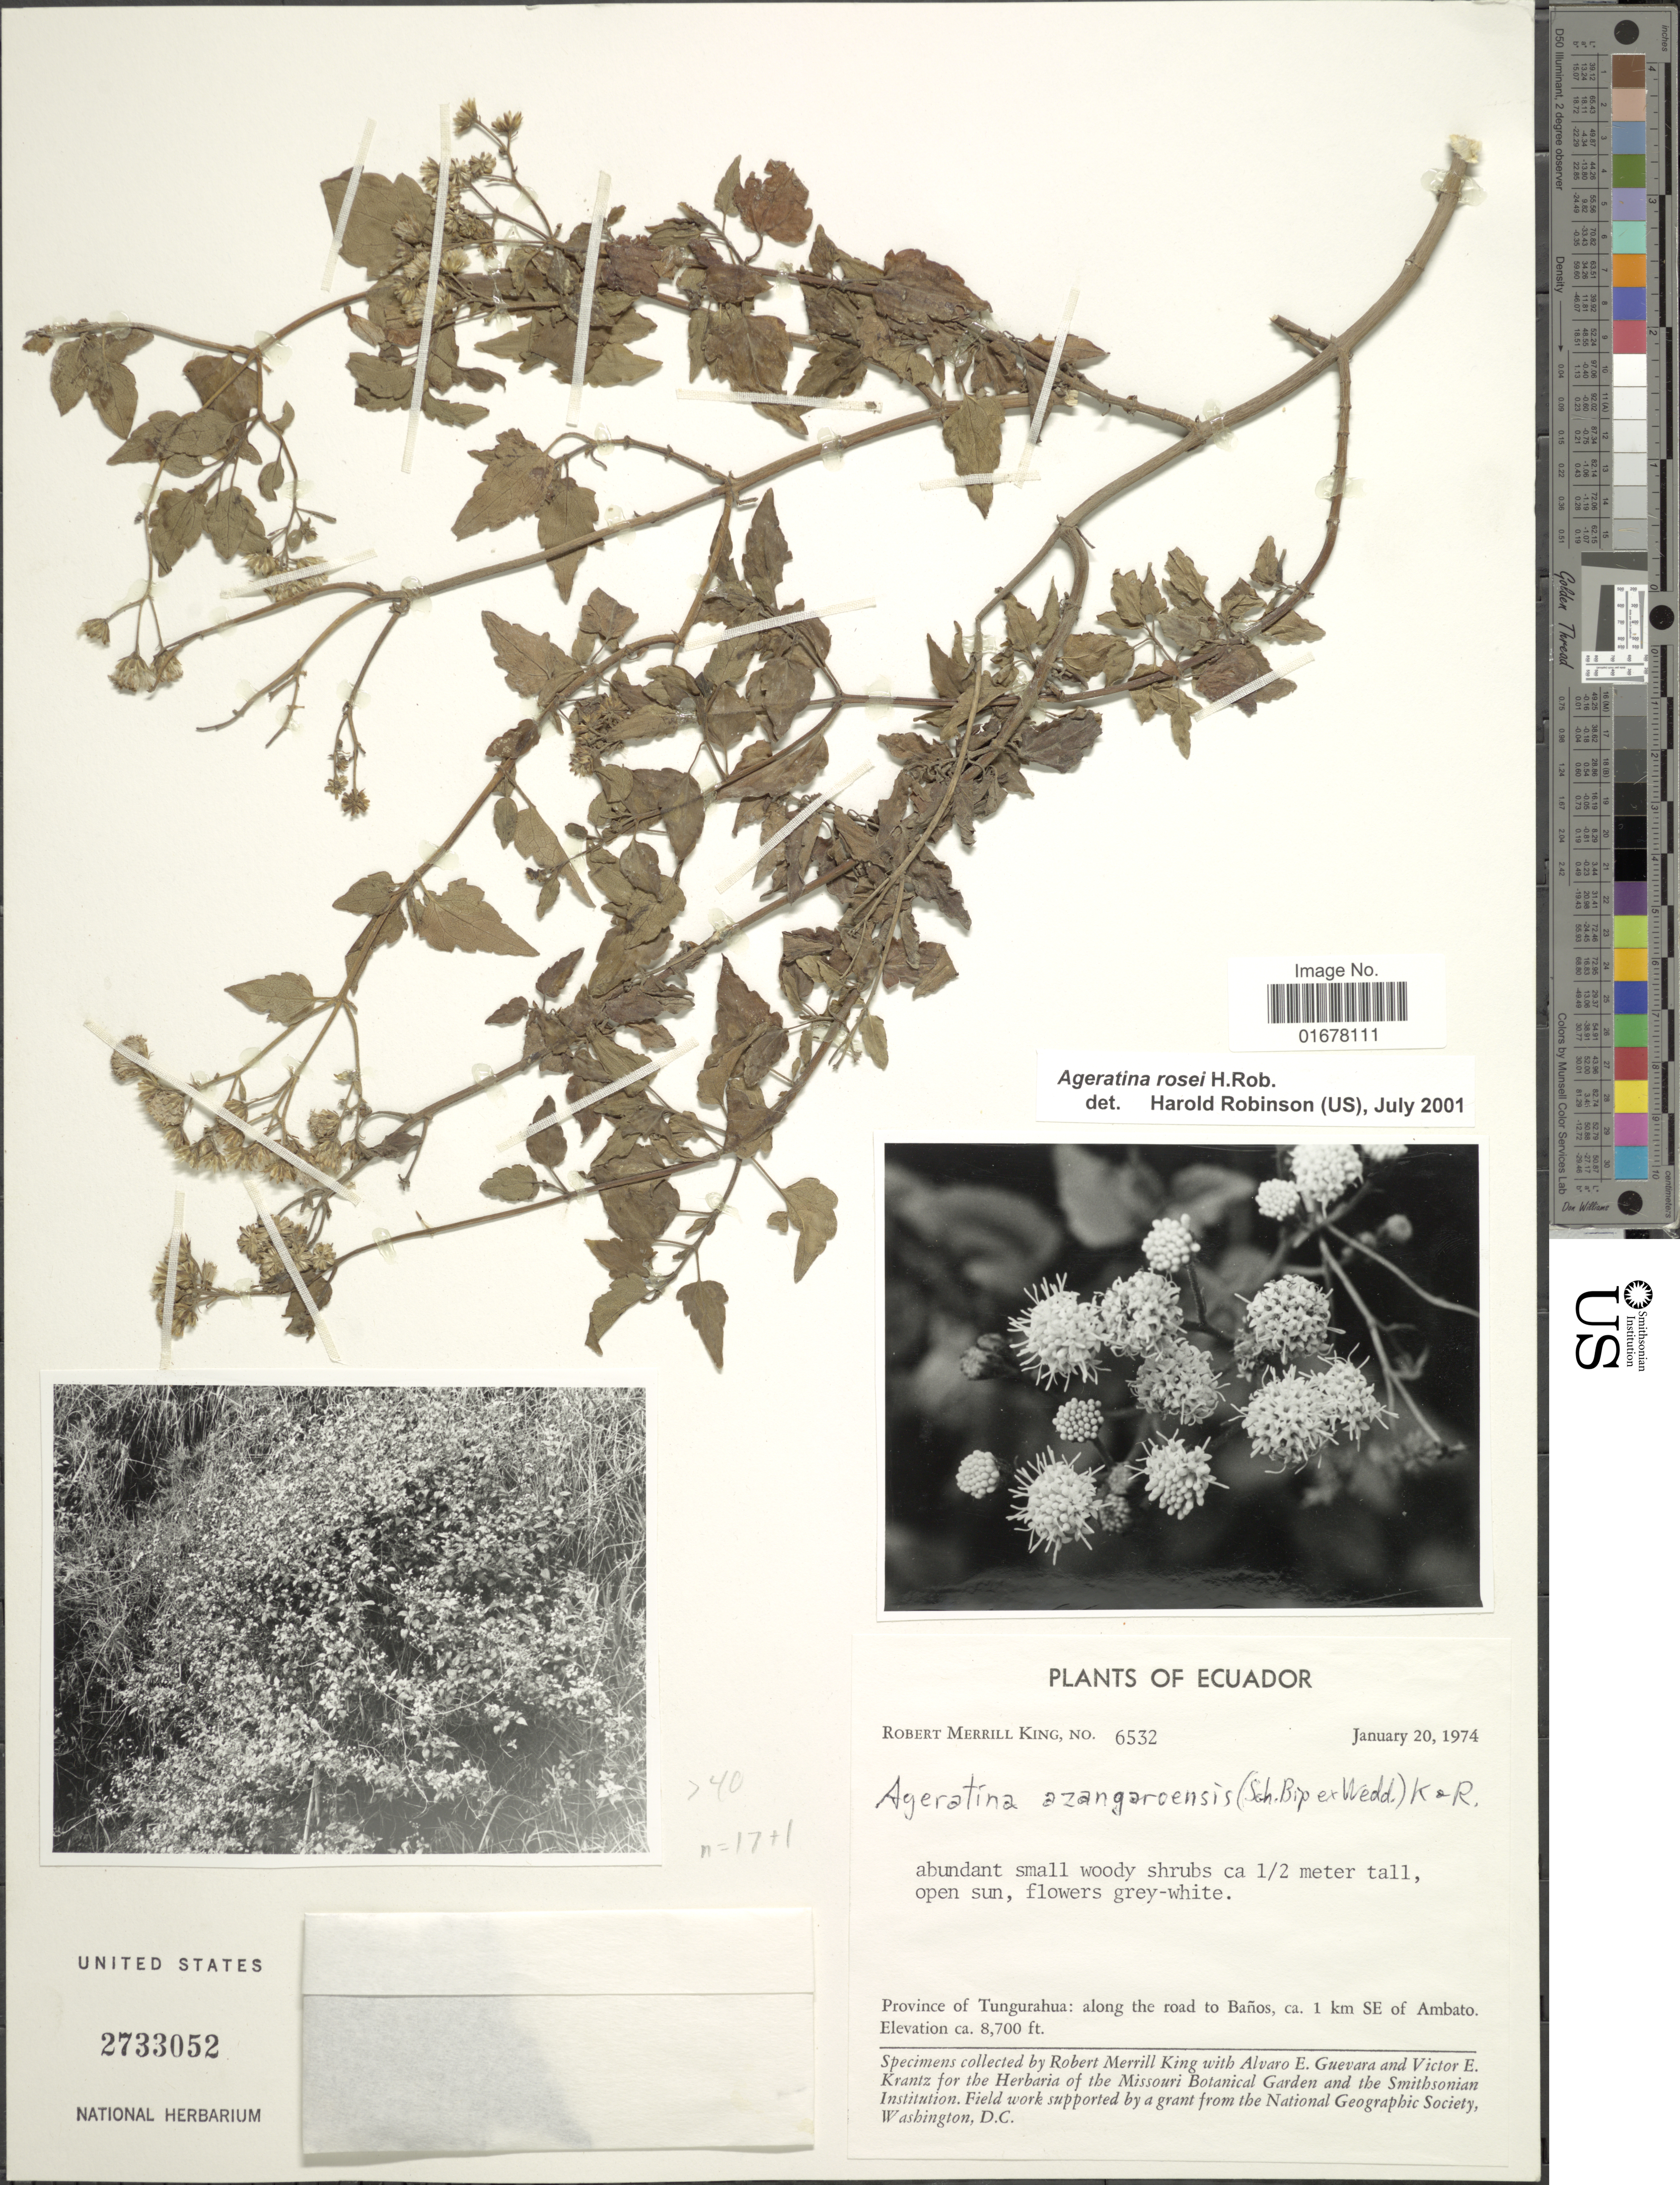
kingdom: Plantae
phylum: Tracheophyta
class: Magnoliopsida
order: Asterales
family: Asteraceae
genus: Ageratina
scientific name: Ageratina rosei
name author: H. Rob.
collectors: R. M. King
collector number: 6532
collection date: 1974-01-20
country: Ecuador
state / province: Tungurahua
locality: Province of Tungurahua: along the road to Banos, 1 km SE of Ambato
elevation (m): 2652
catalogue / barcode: US 2733052